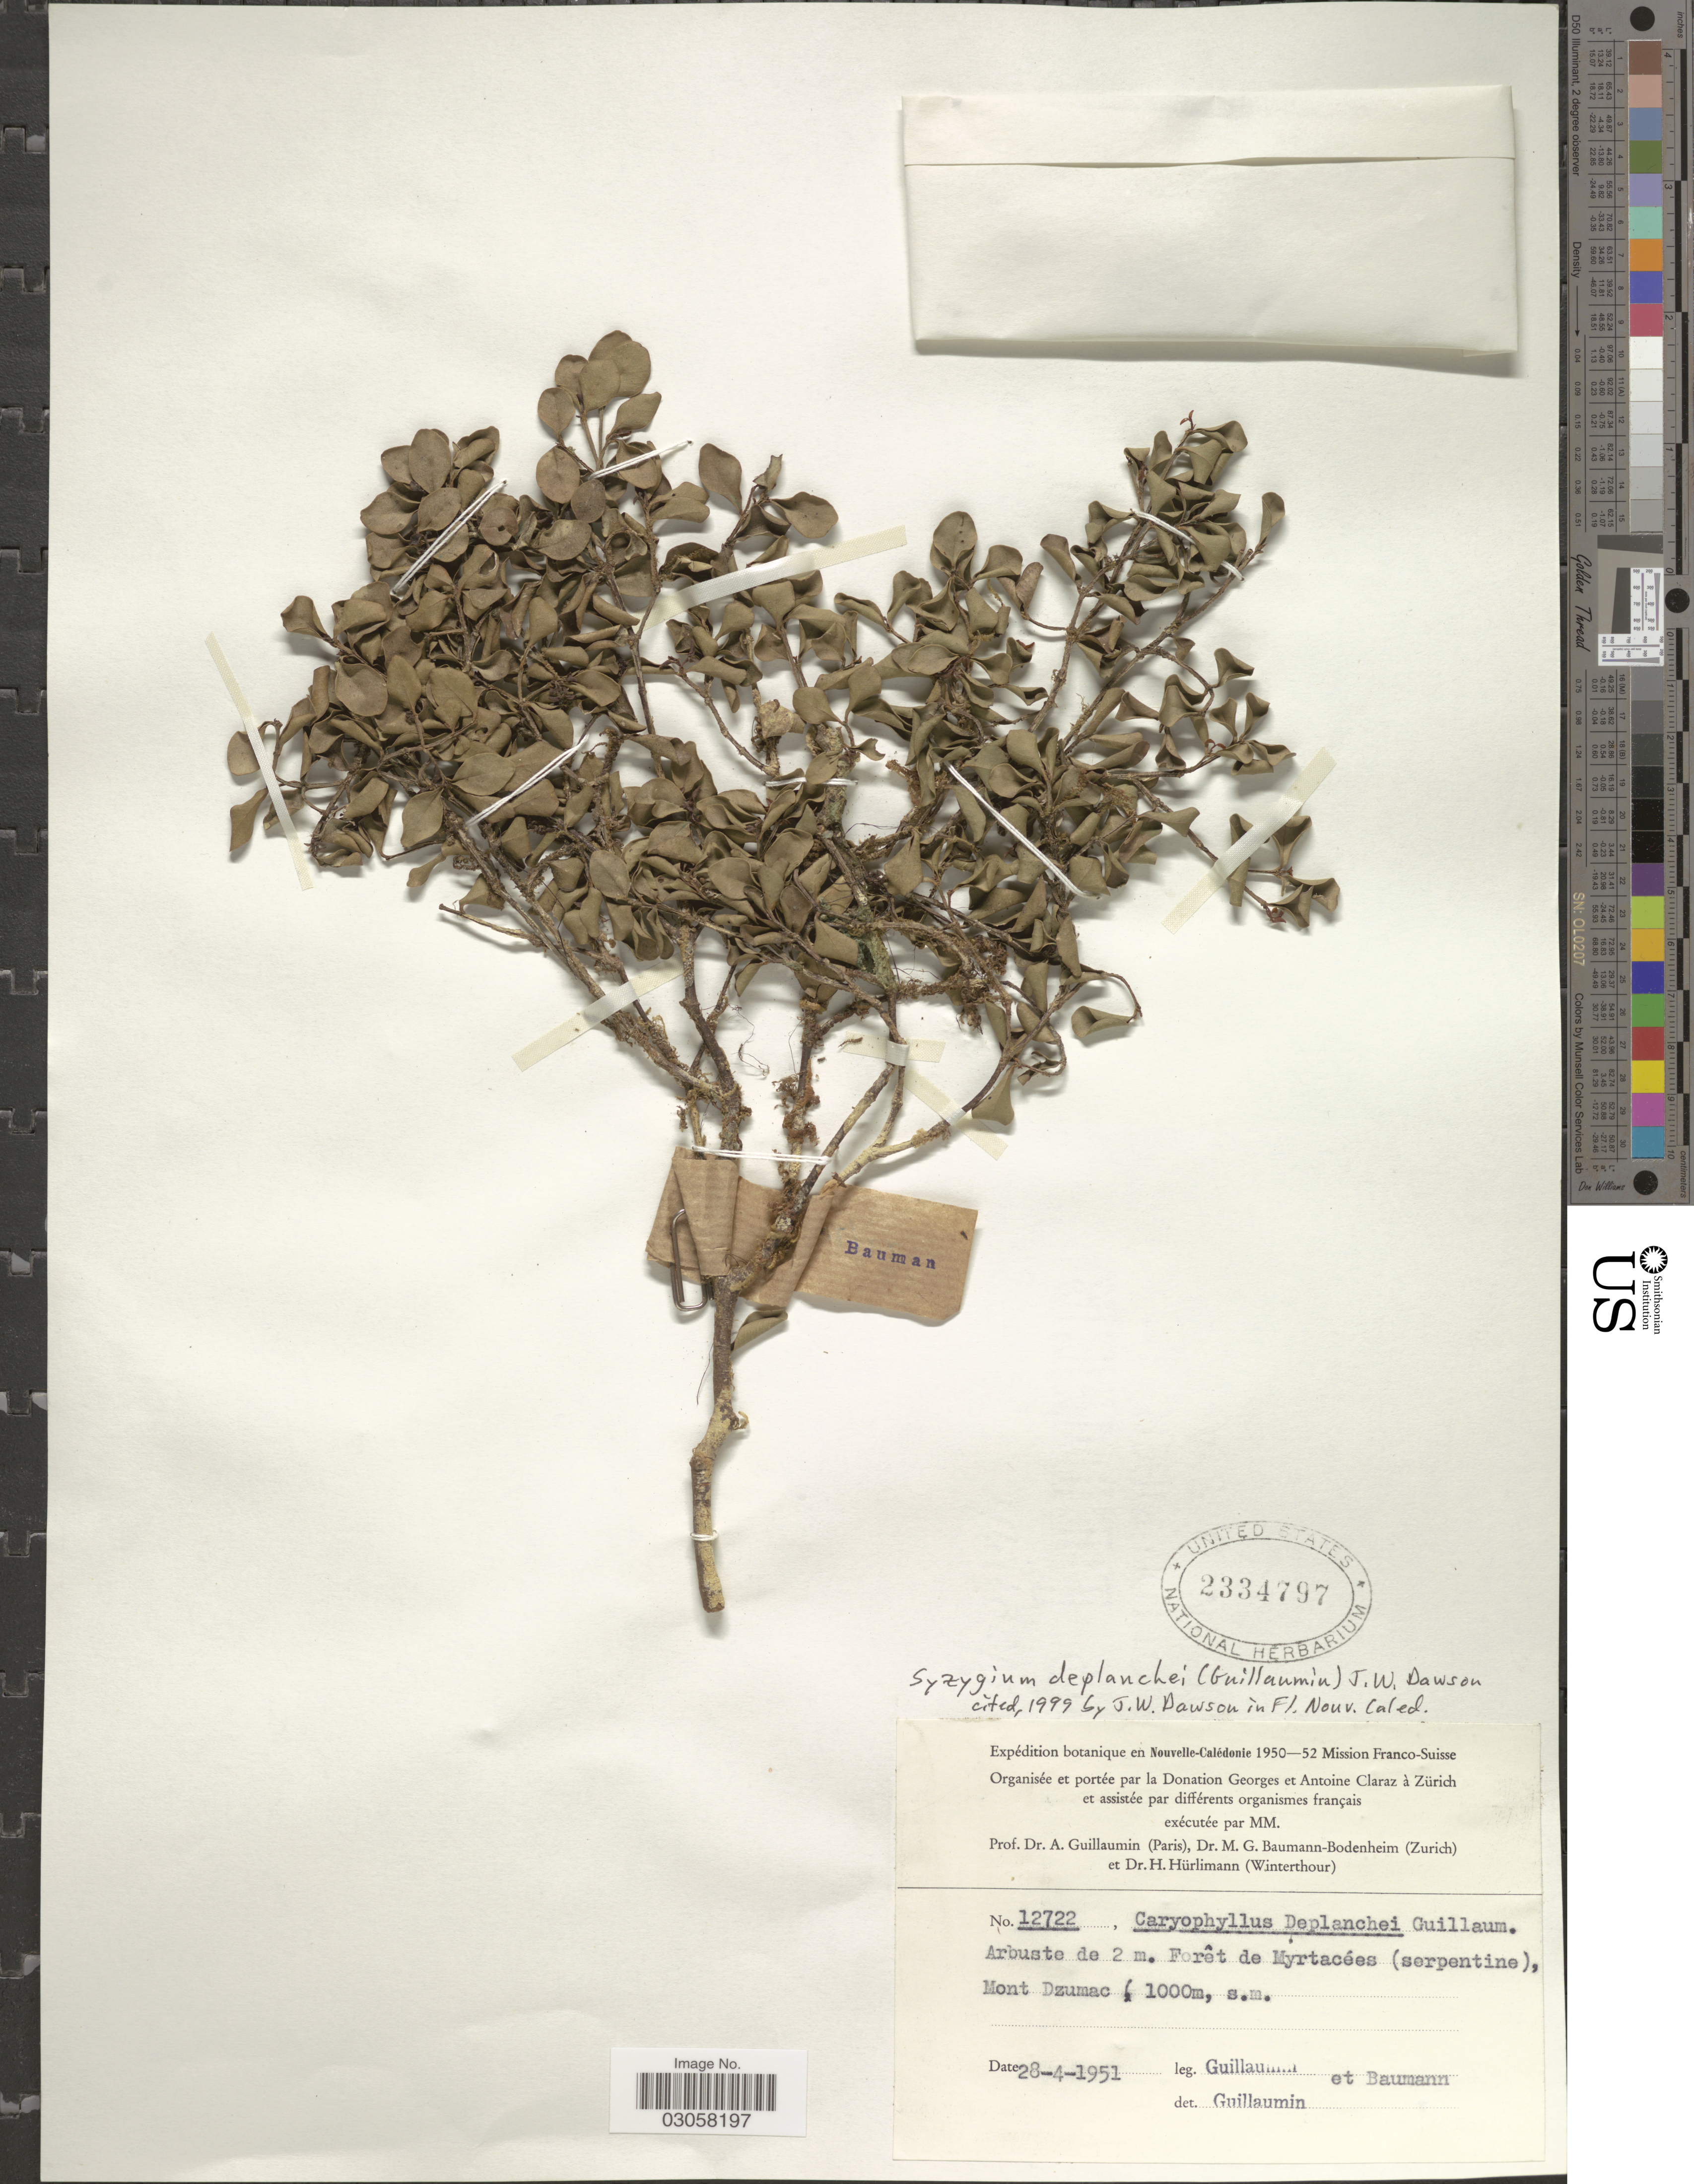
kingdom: Plantae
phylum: Tracheophyta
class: Magnoliopsida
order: Myrtales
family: Myrtaceae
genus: Syzygium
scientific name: Syzygium deplanchei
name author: (Guill.) J.W. Dawson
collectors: A. Guillaumin & M. G. Baumann-Bodenheim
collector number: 12722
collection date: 1951-04-28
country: New Caledonia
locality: Nouvelle-Calédonie. Forêt de Myrtacées (serpentine), Mont Dzumac.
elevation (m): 1000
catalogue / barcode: US 2334797